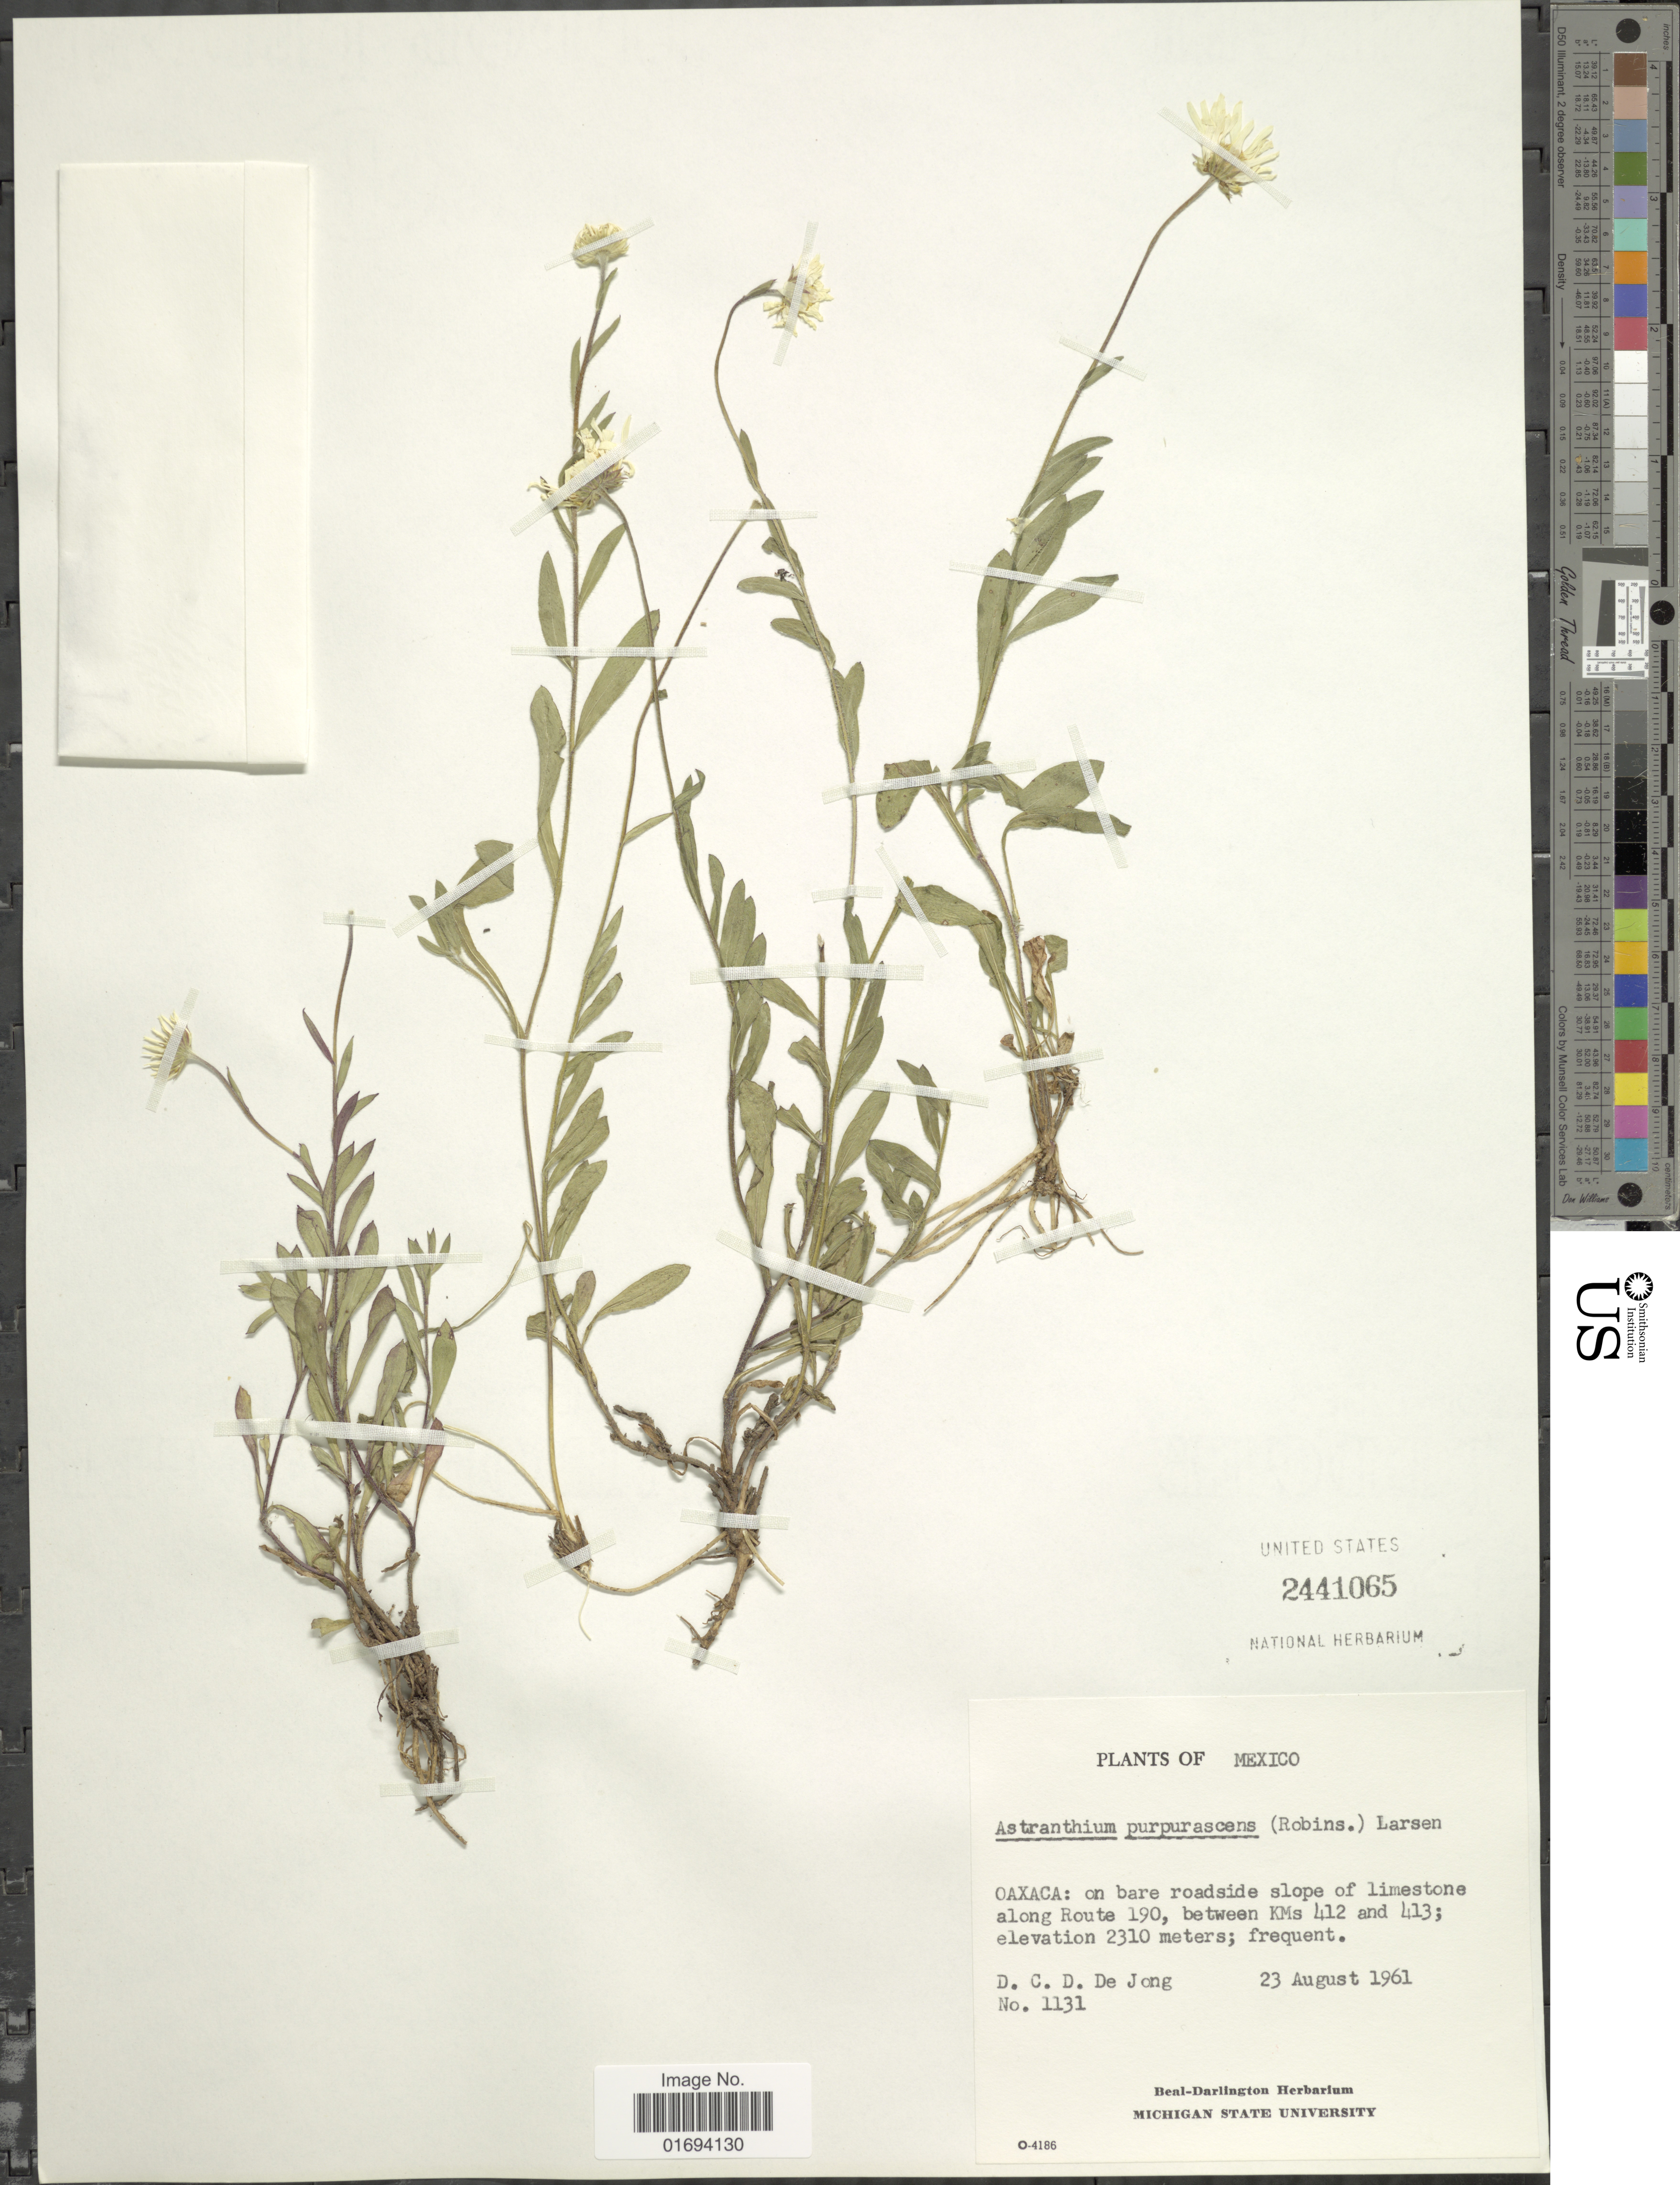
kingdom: Plantae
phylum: Tracheophyta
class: Magnoliopsida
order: Asterales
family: Asteraceae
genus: Astranthium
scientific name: Astranthium purpurascens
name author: (B.L. Rob.) Larsen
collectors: D. De Jong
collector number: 1131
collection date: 1961-08-23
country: Mexico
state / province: Oaxaca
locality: Along route 190, between KMs 412 and 413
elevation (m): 2310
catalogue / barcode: US 2441065